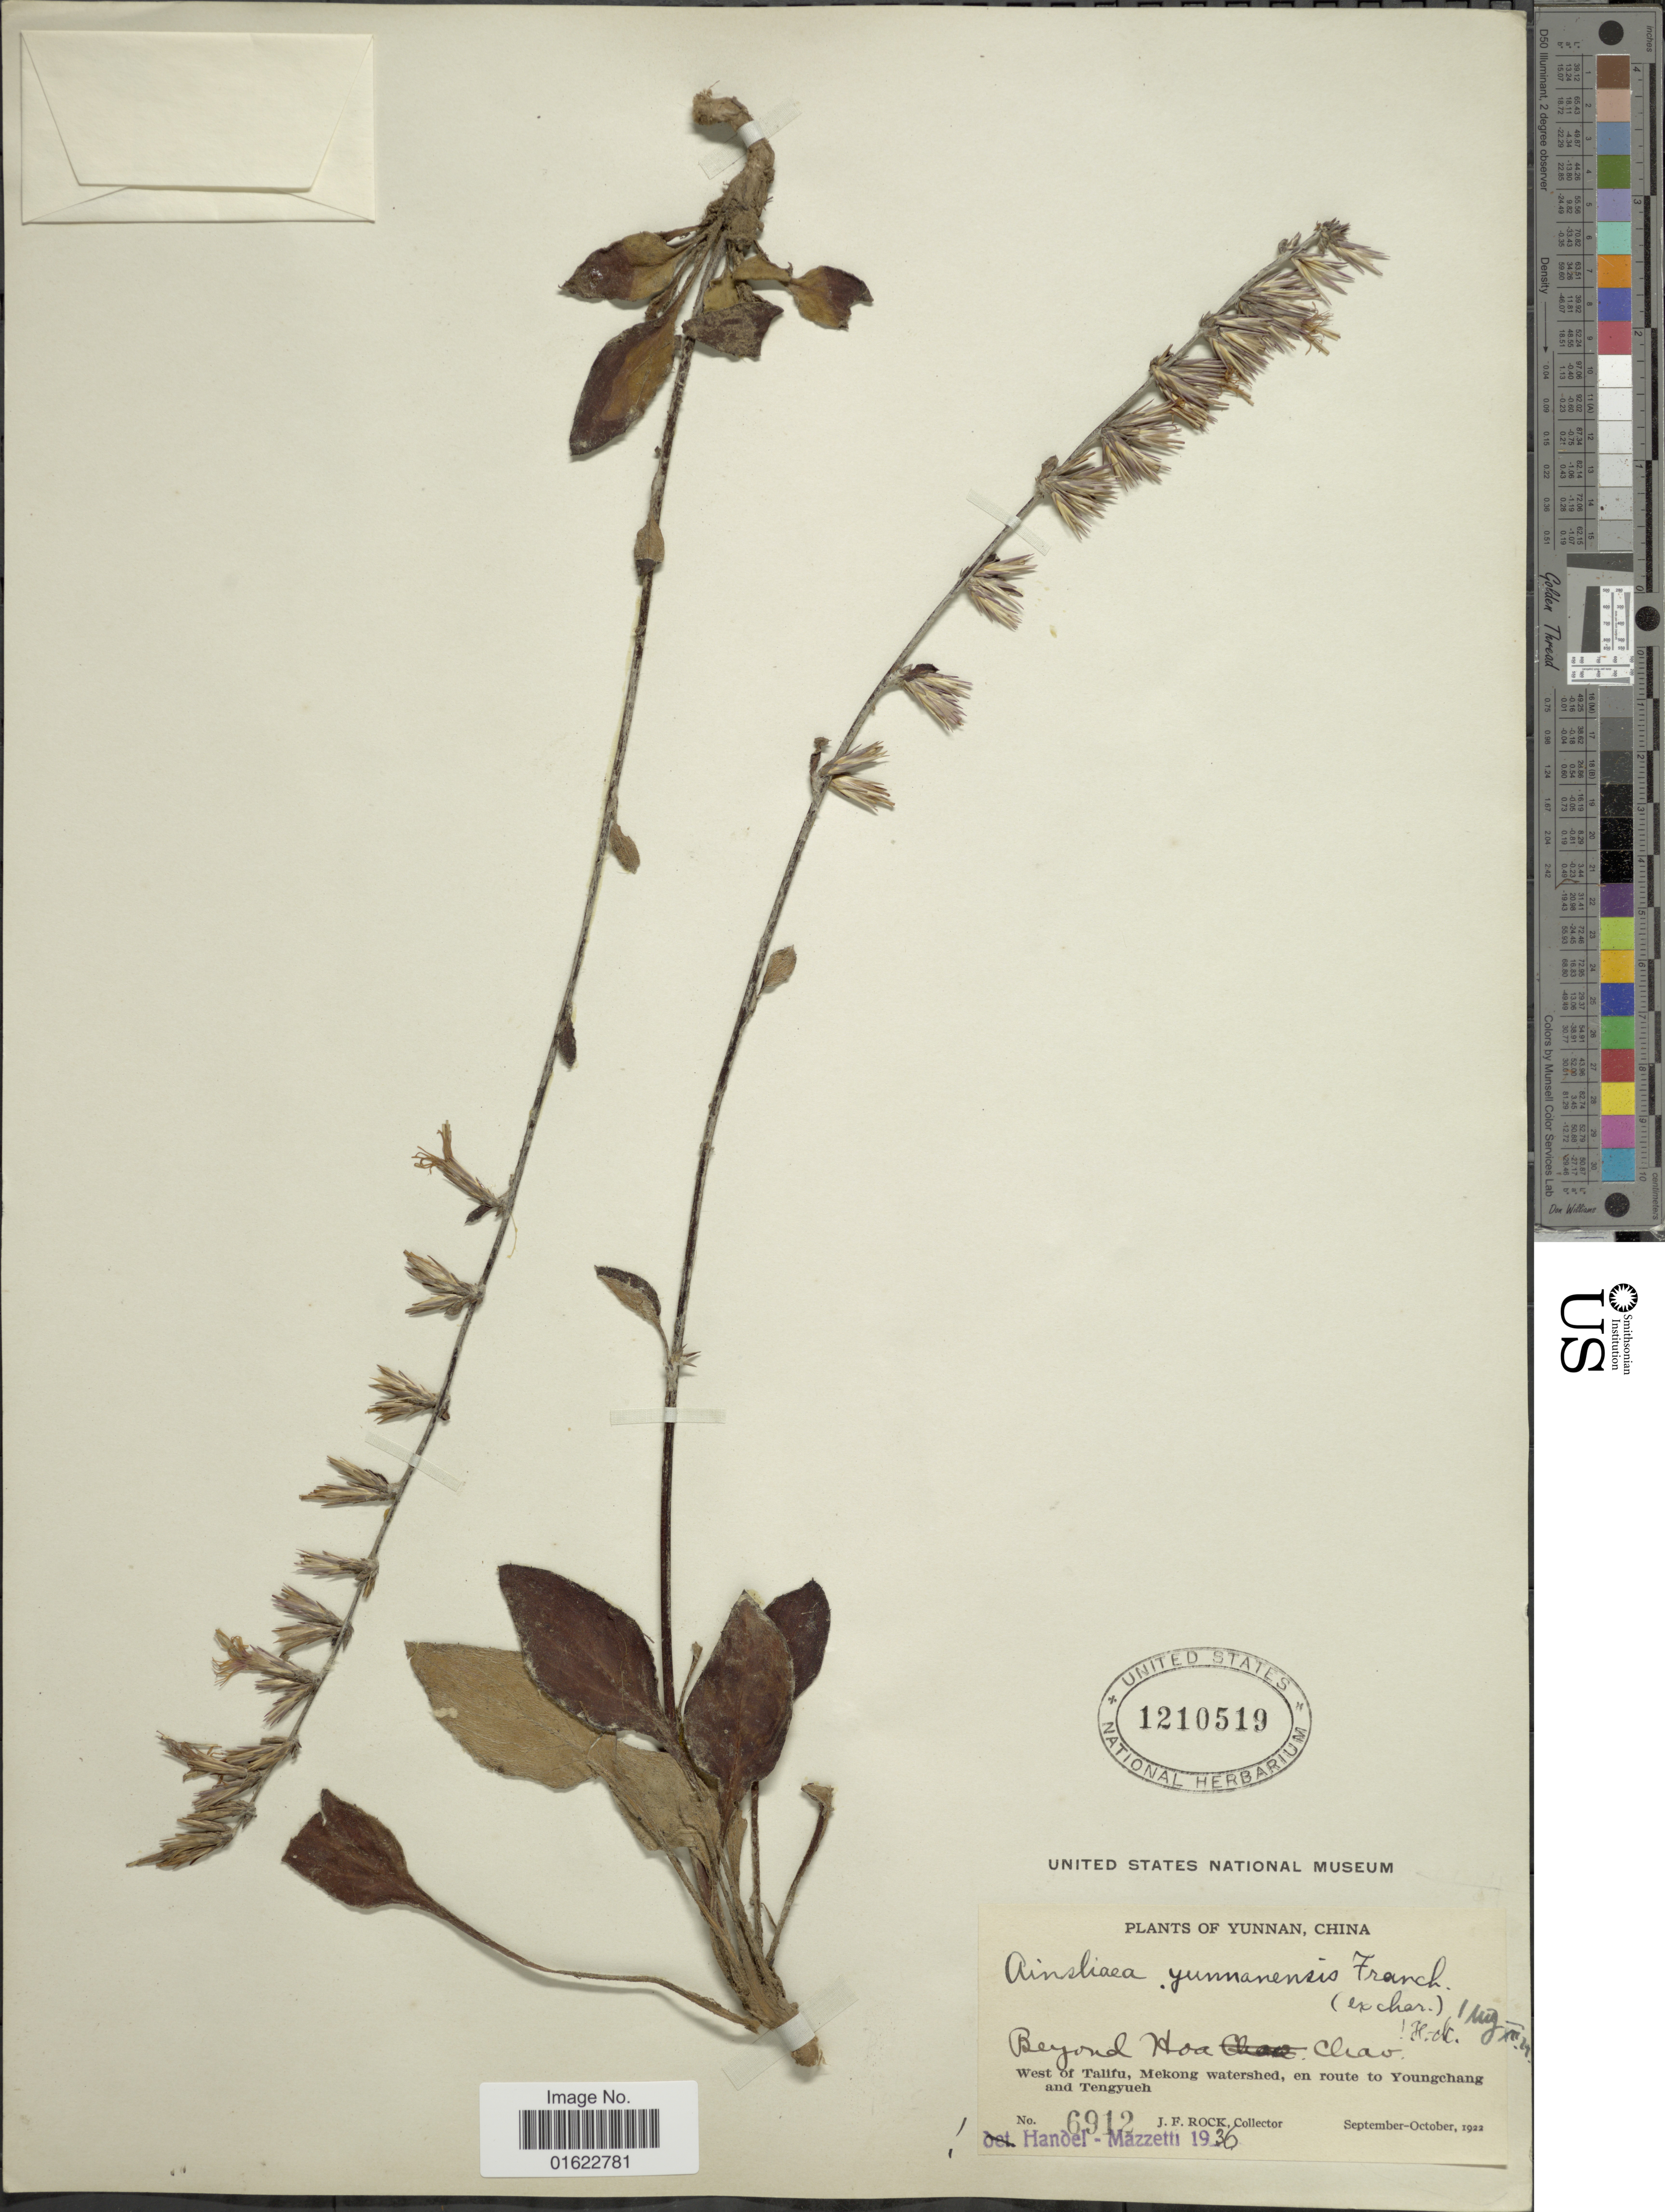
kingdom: Plantae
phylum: Tracheophyta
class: Magnoliopsida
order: Asterales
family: Asteraceae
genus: Ainsliaea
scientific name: Ainsliaea yunnanensis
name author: Franch.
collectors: J. Rock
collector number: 6912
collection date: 1922-09/1922-10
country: China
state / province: Yunnan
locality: Beyond Hao Chao, West of Talifu, Mekong watershed, en route to Youngchang and Tengyueh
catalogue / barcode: US 1210519